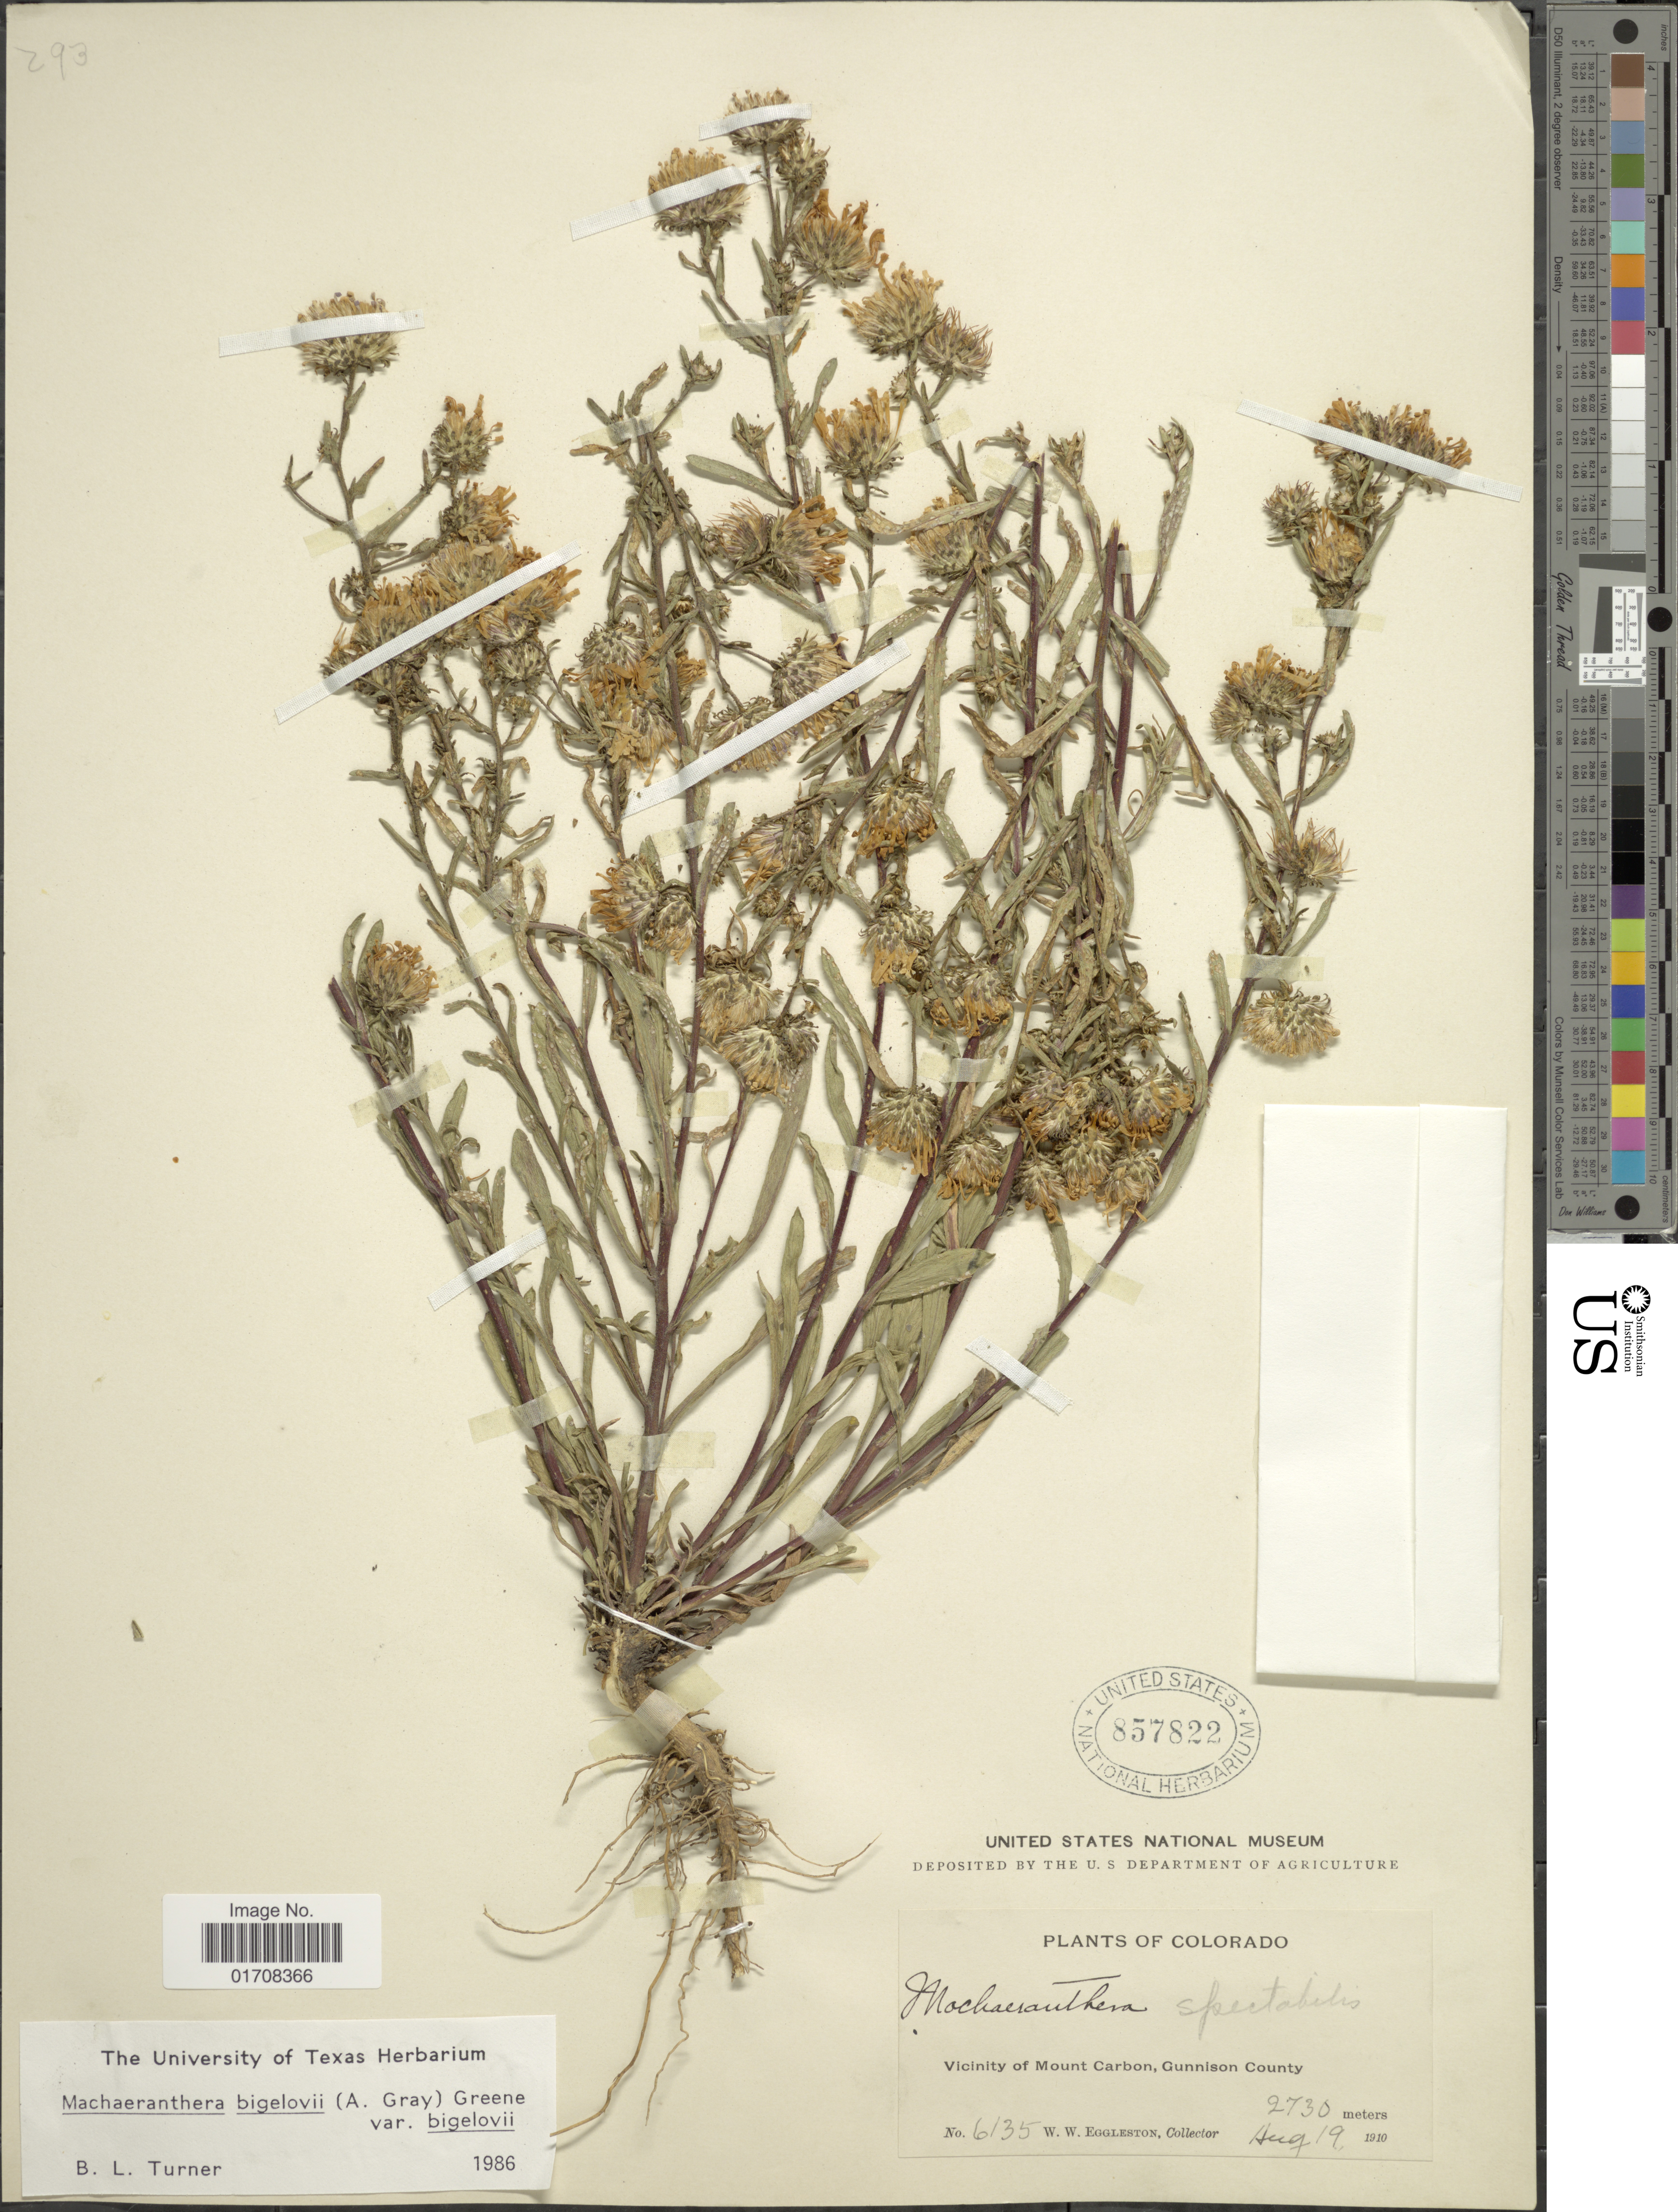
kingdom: Plantae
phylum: Tracheophyta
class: Magnoliopsida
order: Asterales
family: Asteraceae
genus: Machaeranthera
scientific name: Machaeranthera bigelovii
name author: (A. Gray) Greene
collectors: W. W. Eggleston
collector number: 6135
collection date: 1910-08-19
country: United States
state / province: Colorado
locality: Vicinity of Mount Carbon, Gunnison County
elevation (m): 2730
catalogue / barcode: US 857822